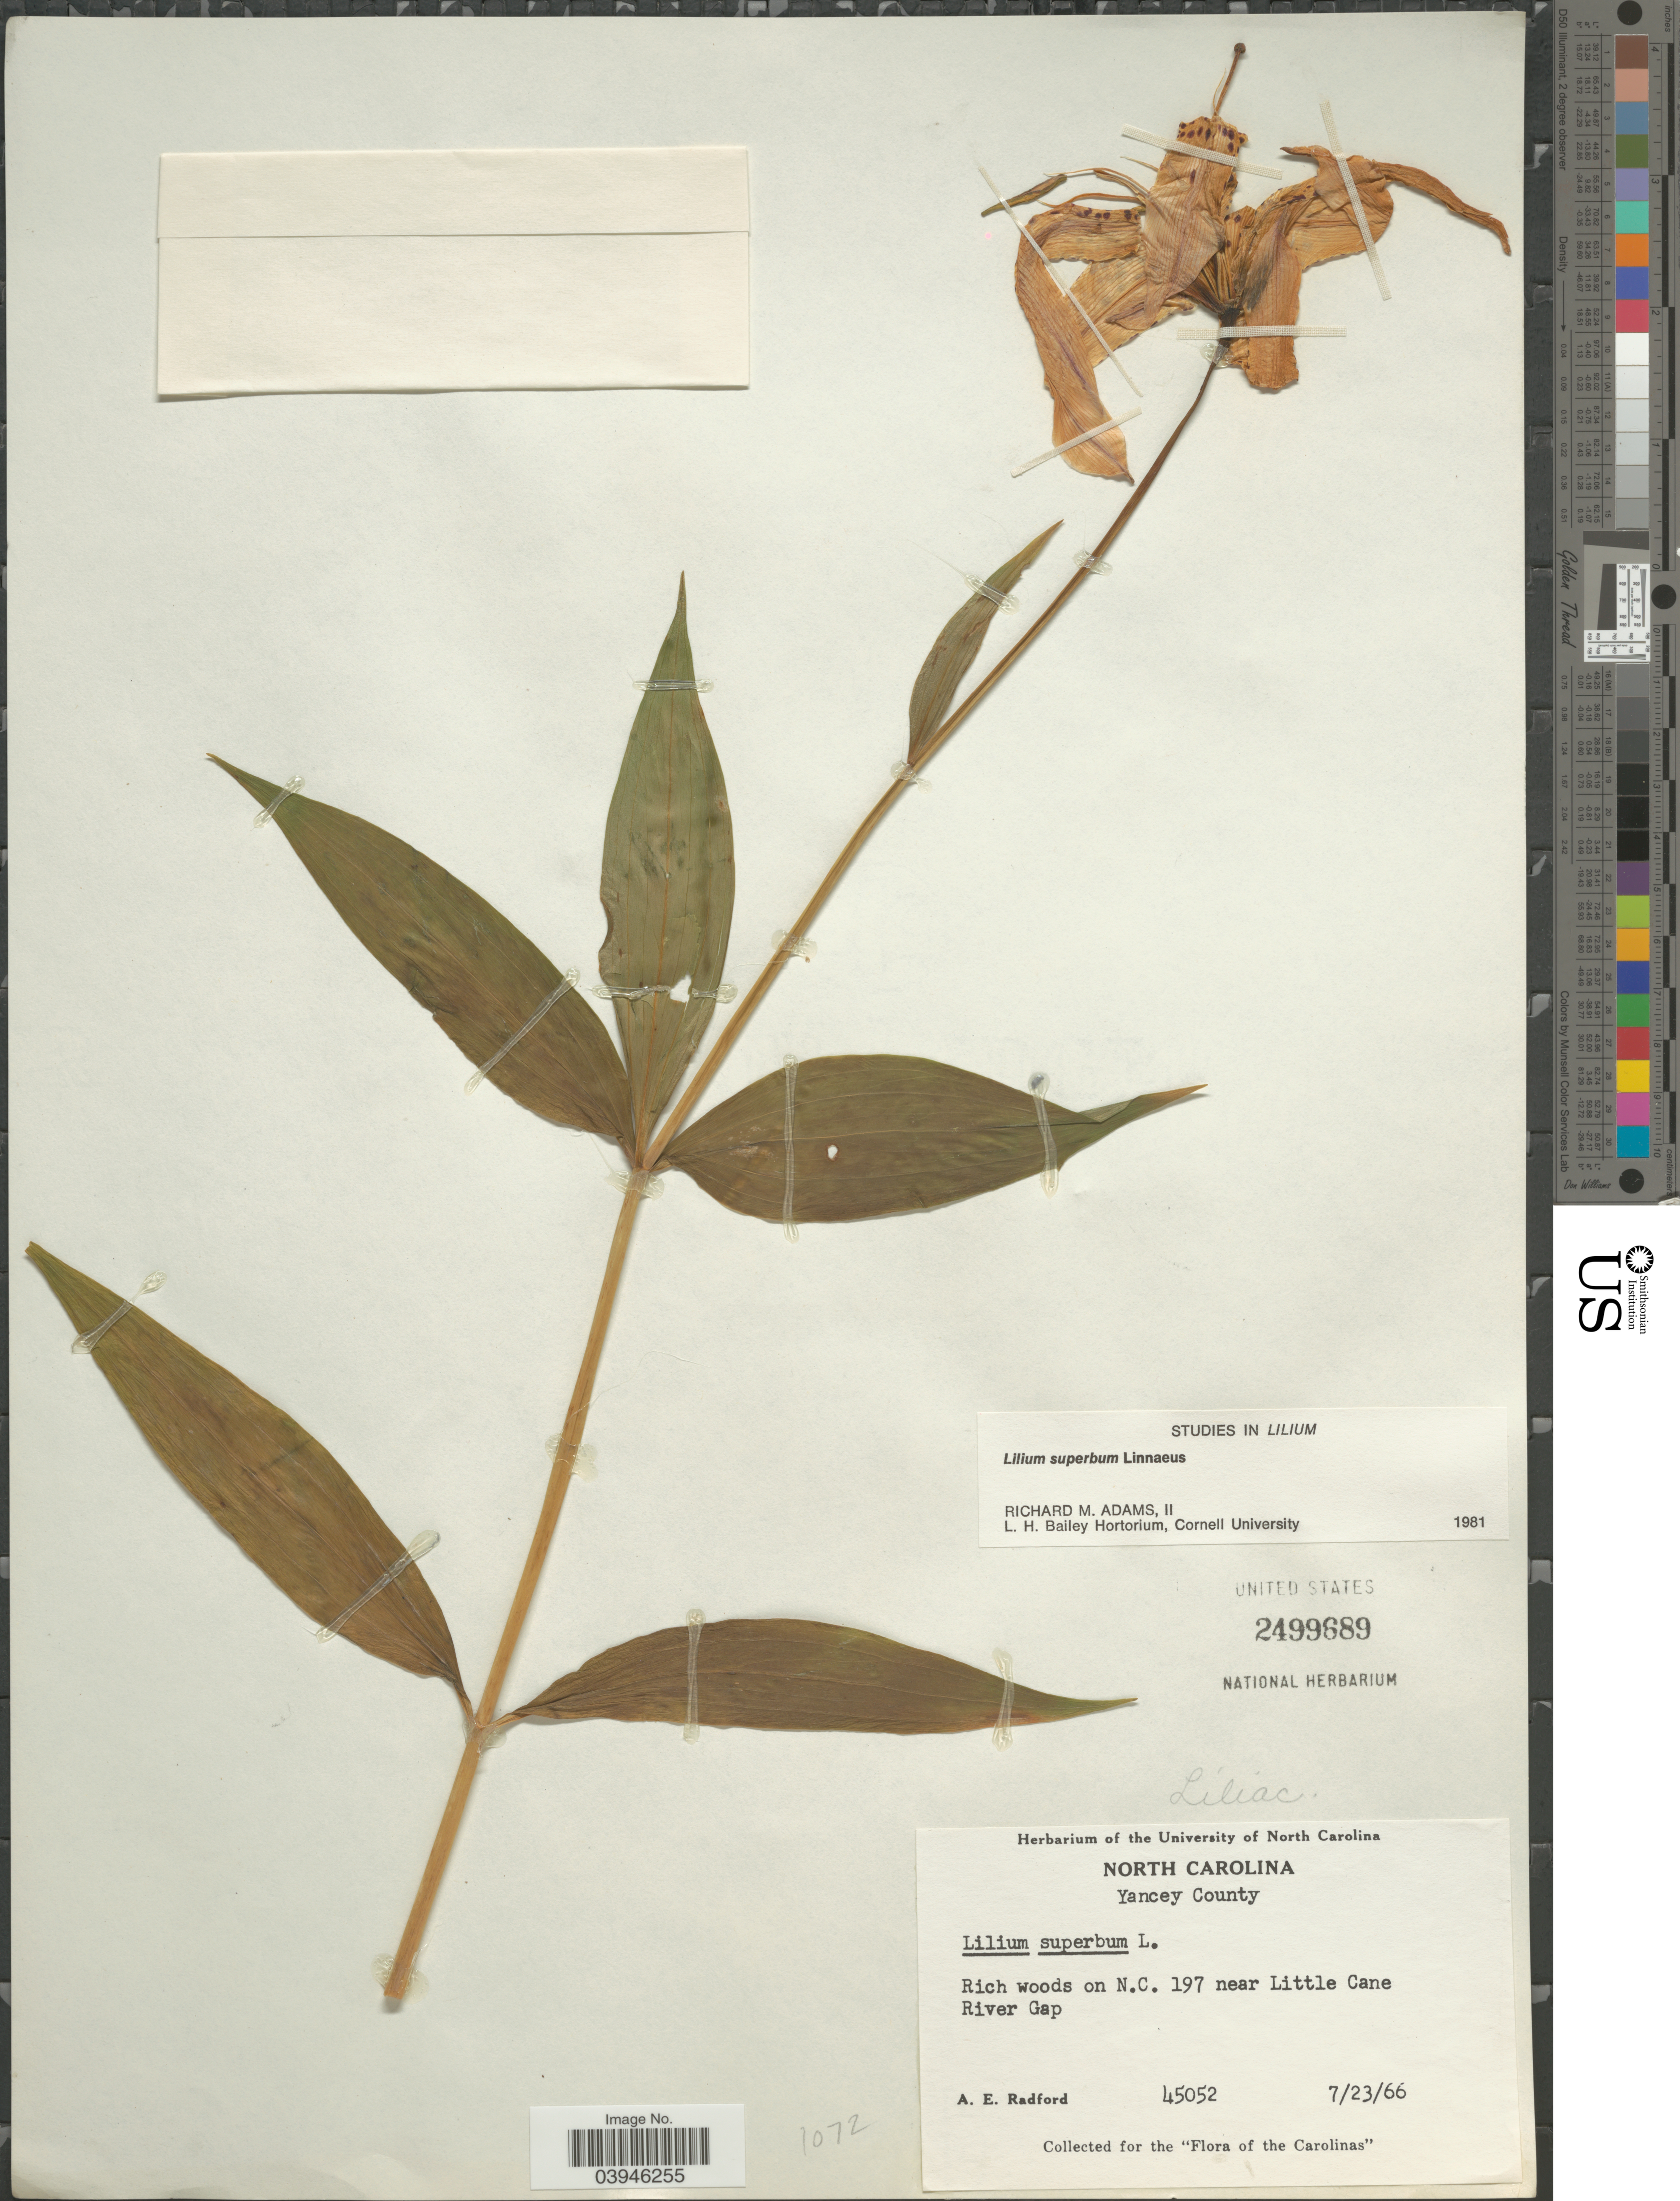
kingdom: Plantae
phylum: Tracheophyta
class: Liliopsida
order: Liliales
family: Liliaceae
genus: Lilium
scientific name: Lilium superbum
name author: L.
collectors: A. E. Radford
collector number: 45052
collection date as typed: Transcribed d/m/y: 23/7/66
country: United States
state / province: North Carolina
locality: Yancey County. Rich woods on N.C. 197 near Little Cane River Gap.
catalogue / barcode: US 2499689